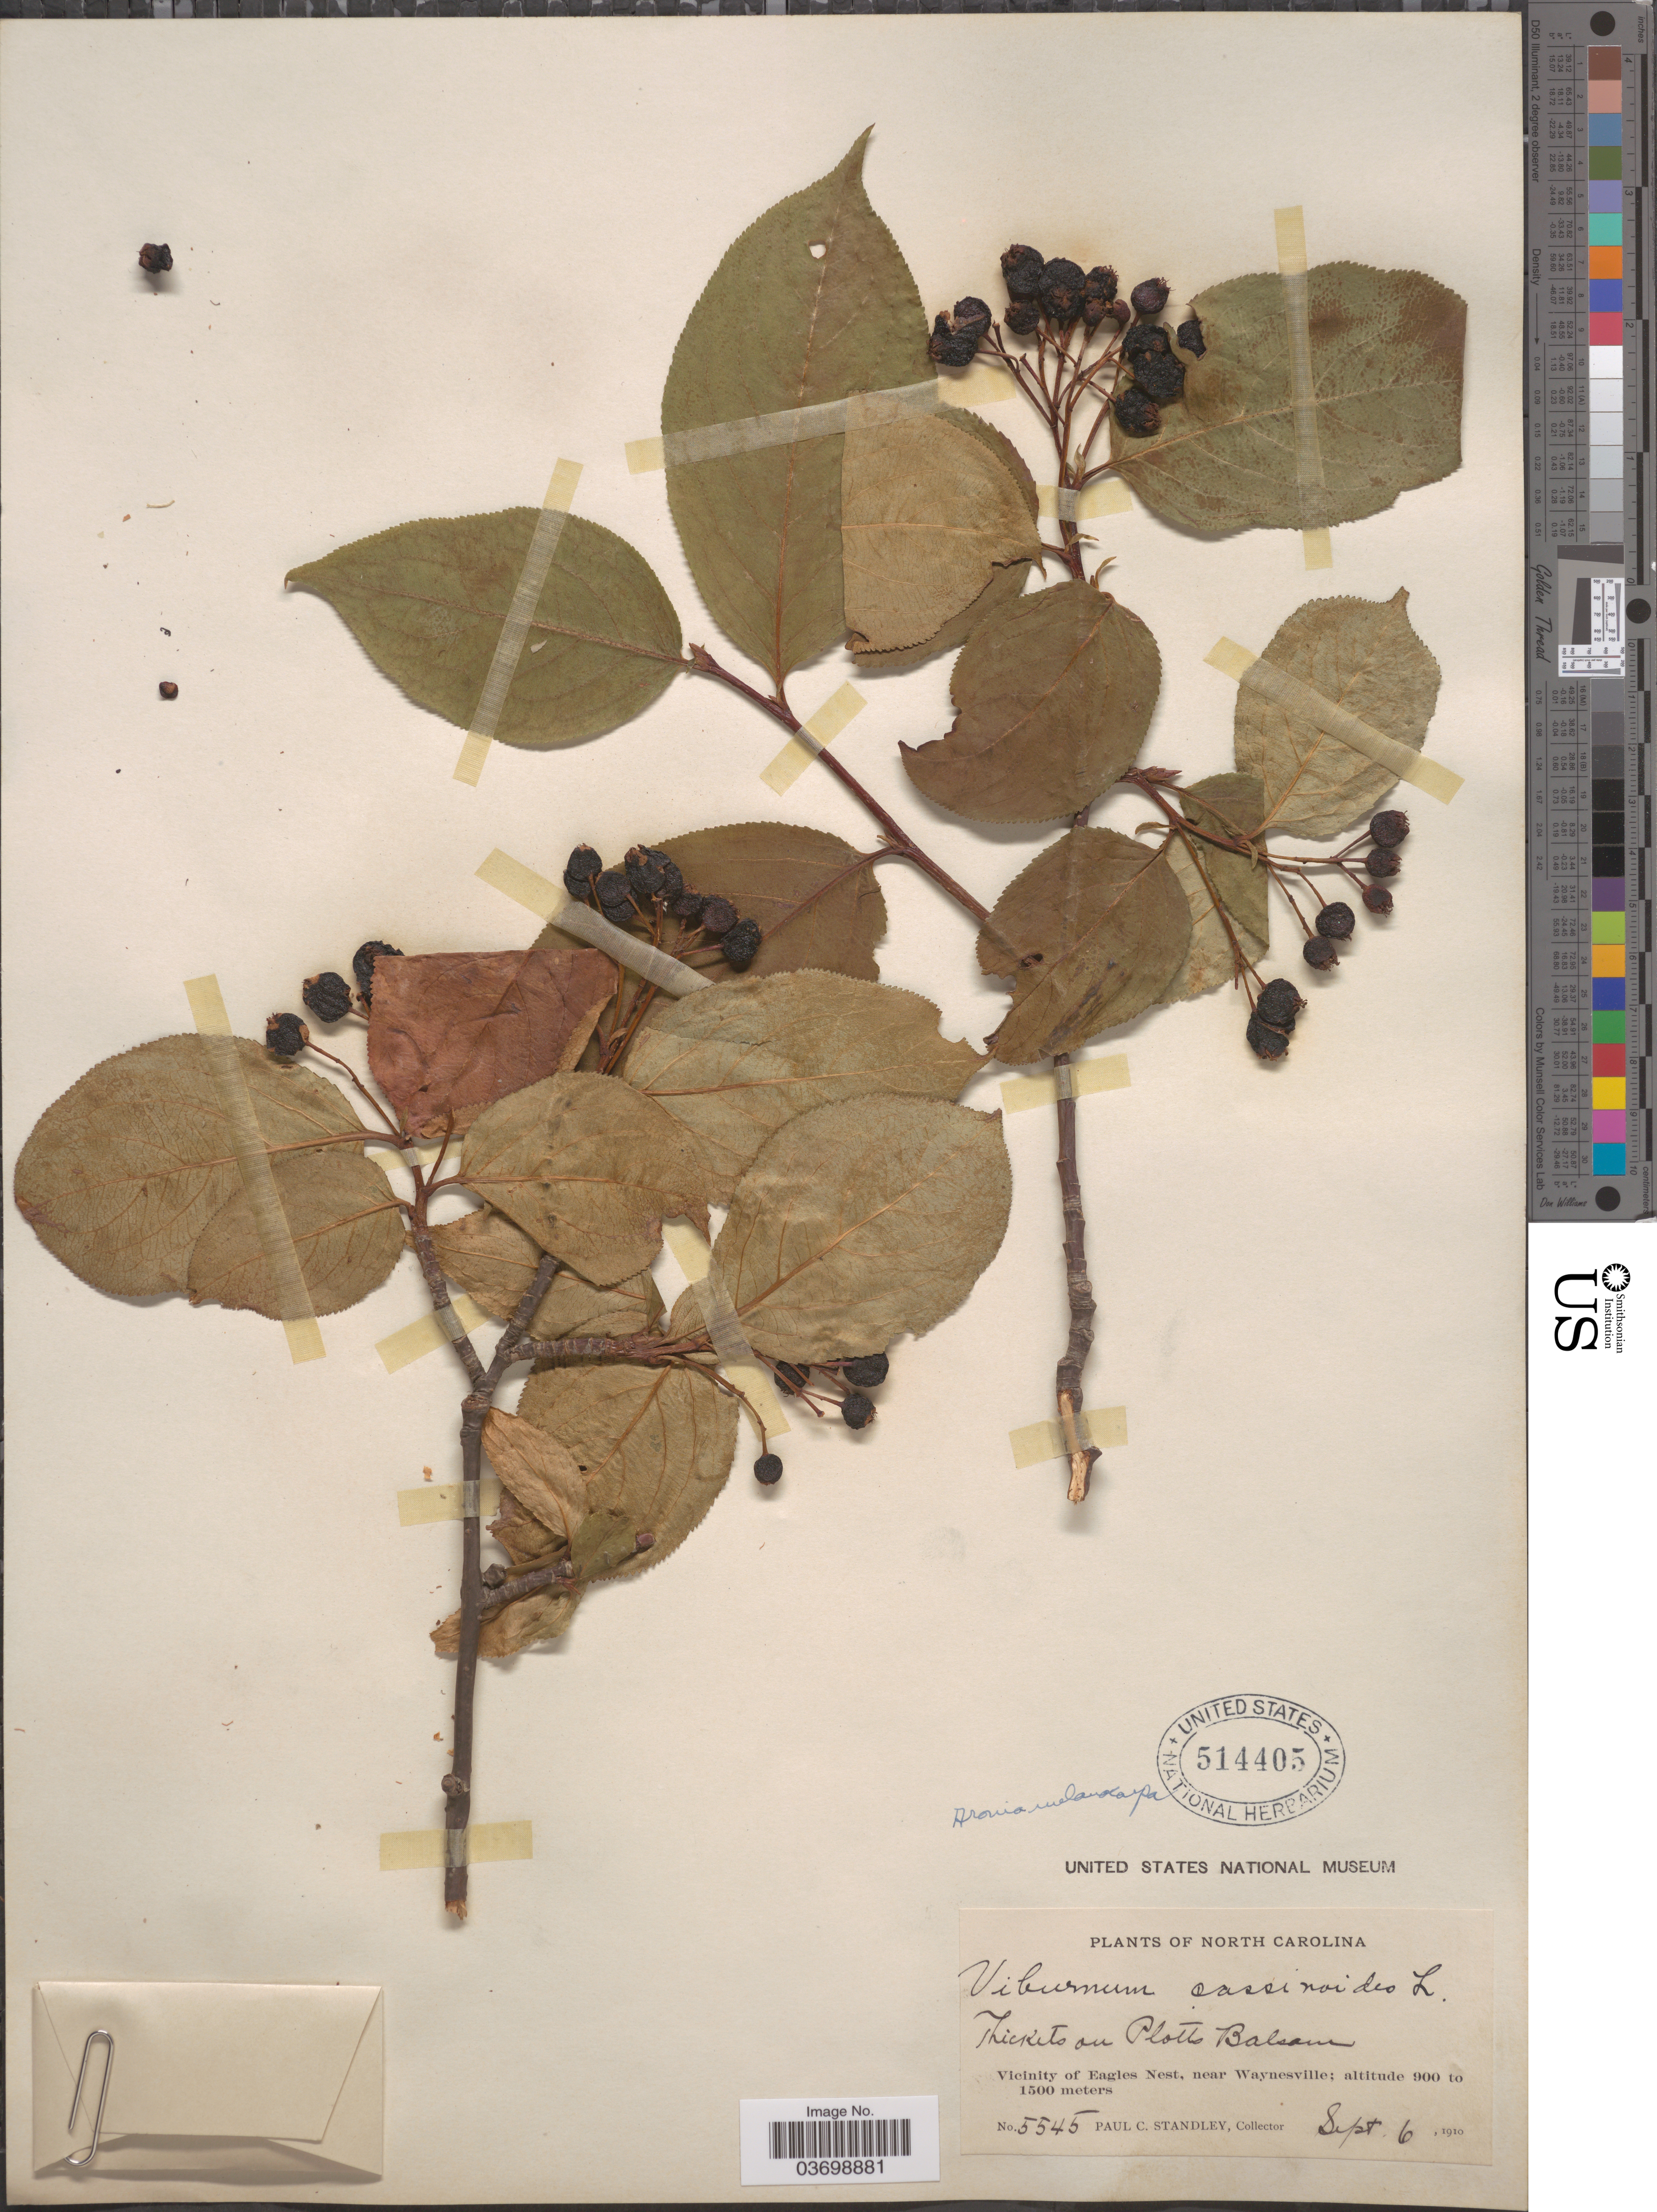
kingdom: Plantae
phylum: Tracheophyta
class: Magnoliopsida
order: Rosales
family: Rosaceae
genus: Aronia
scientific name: Aronia melanocarpa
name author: (Michx.) Elliott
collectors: P. C. Standley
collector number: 5545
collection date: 1910-09-06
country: United States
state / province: North Carolina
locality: Thickets on Plotts Balsam. Vicinity of Eagles Nest, near Waynesville.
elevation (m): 900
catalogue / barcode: US 514405